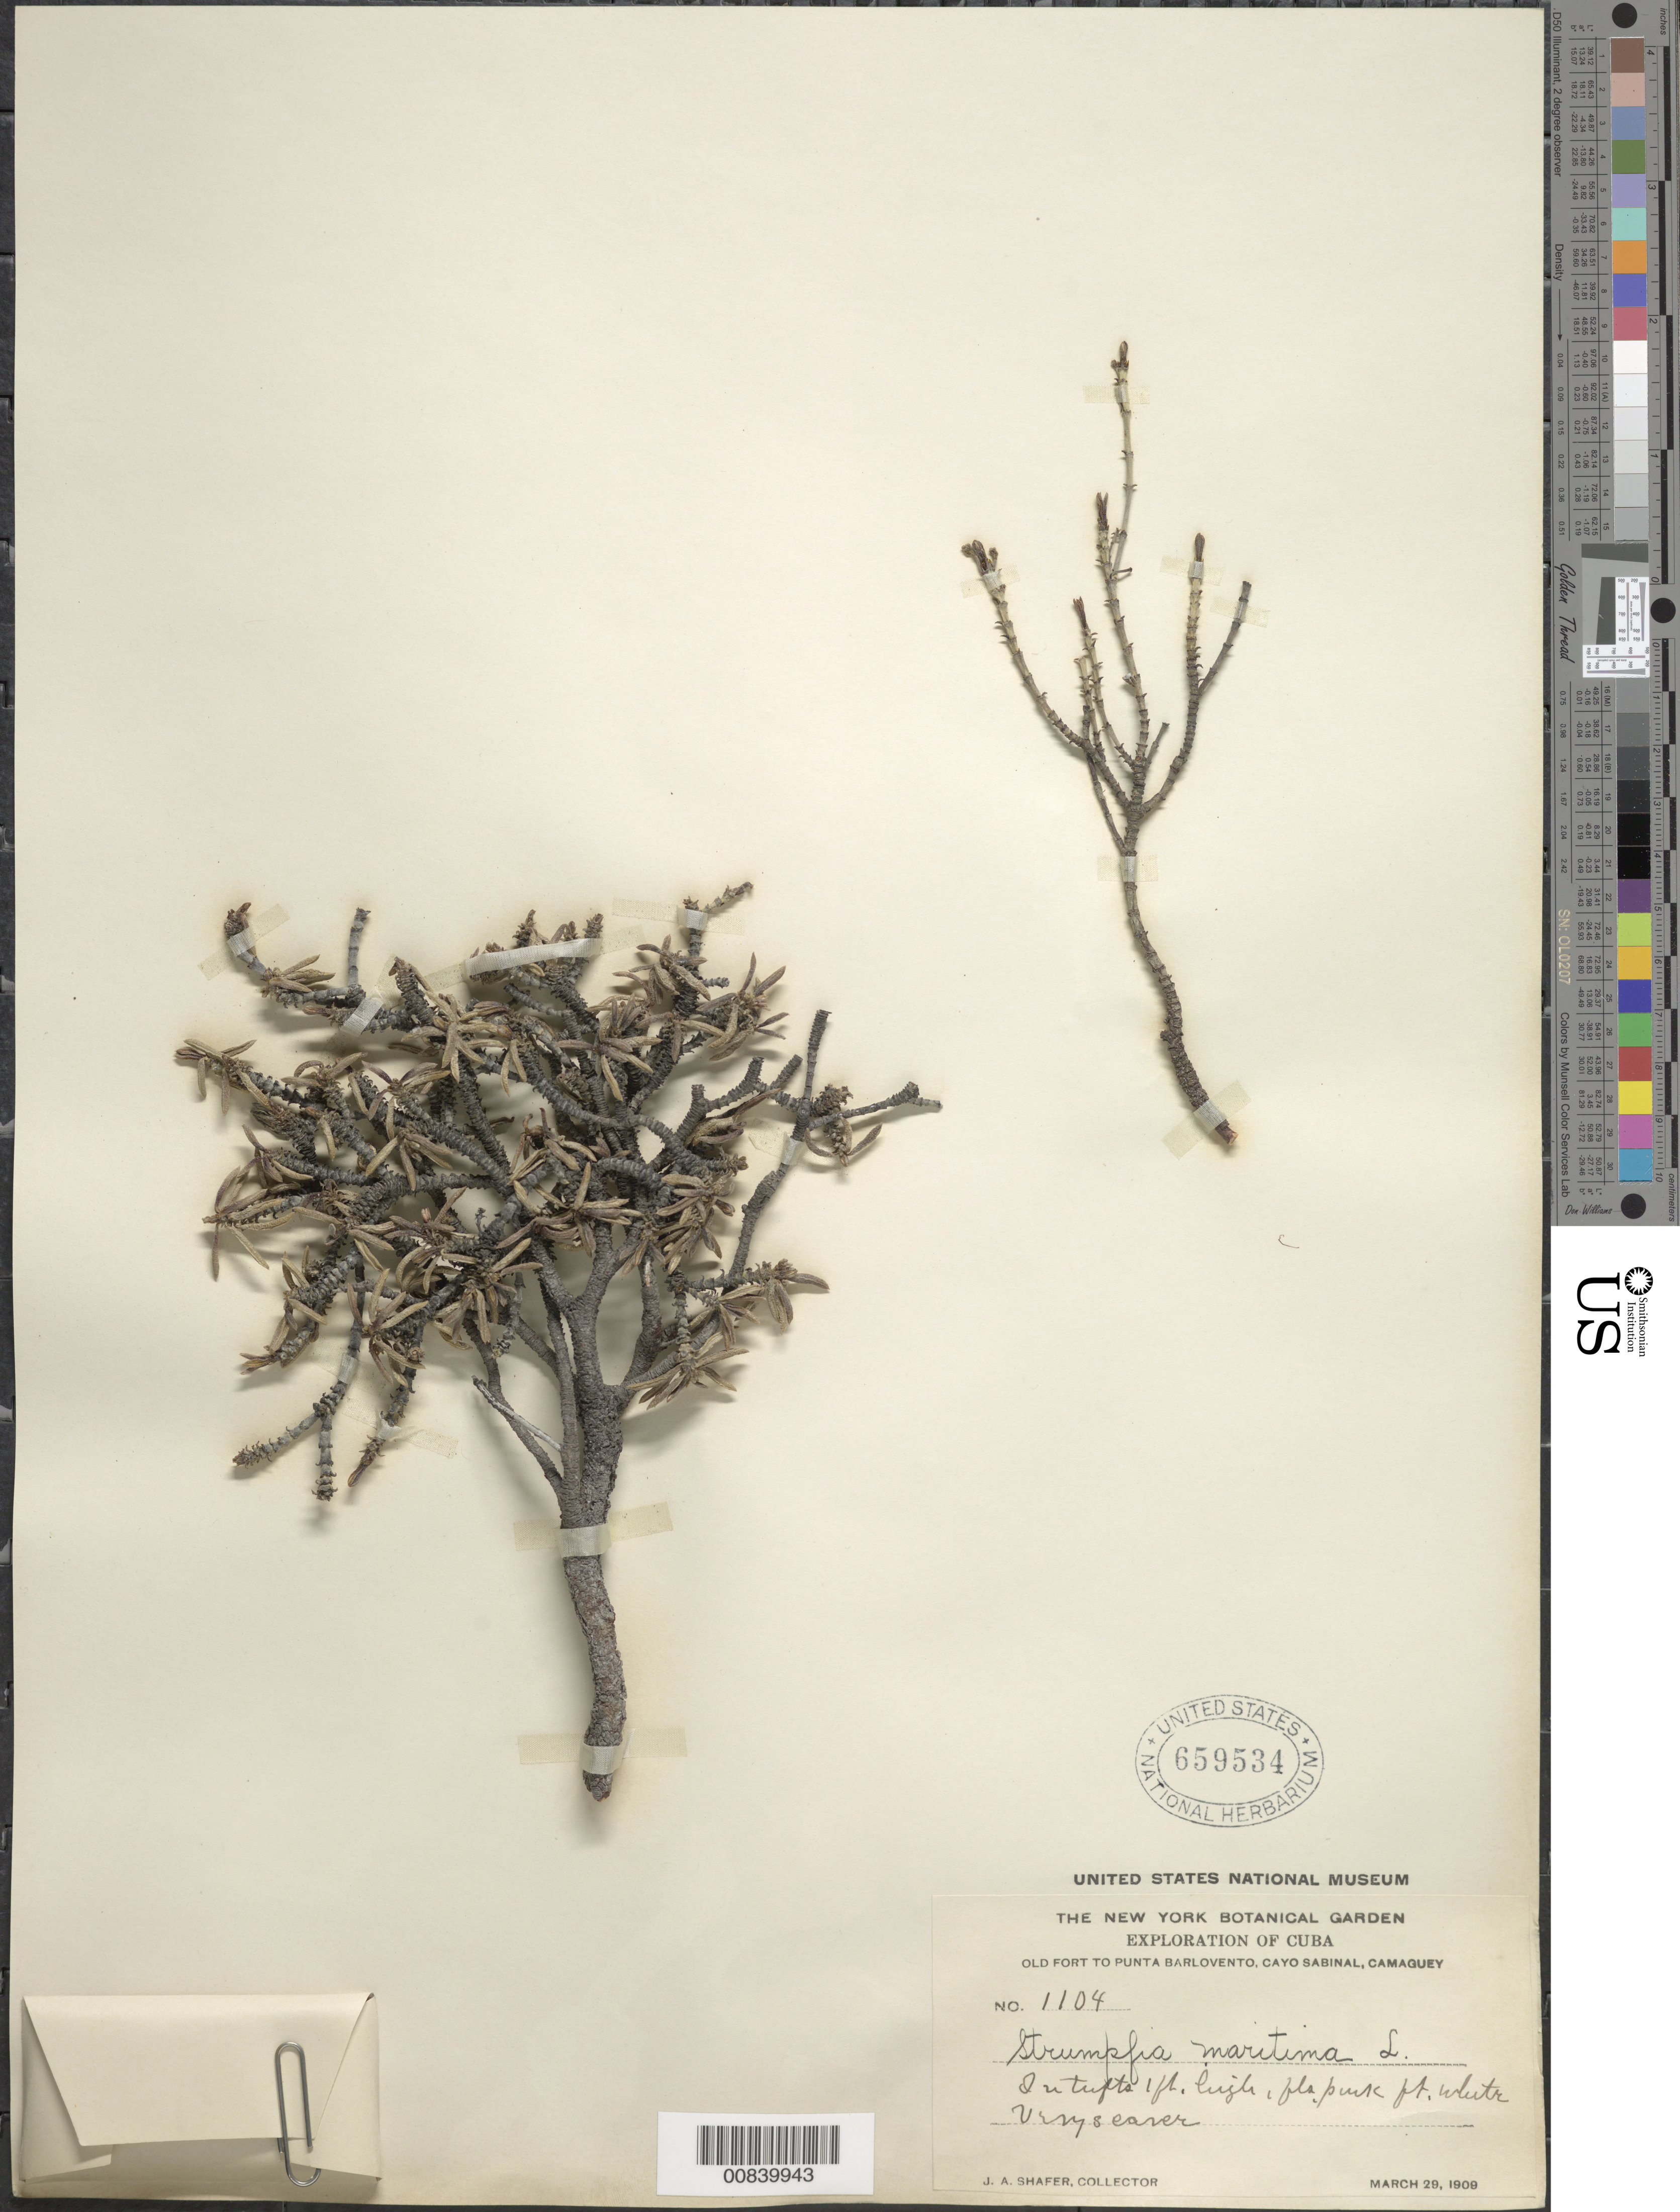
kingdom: Plantae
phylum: Tracheophyta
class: Magnoliopsida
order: Gentianales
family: Rubiaceae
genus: Strumpfia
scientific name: Strumpfia maritima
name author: Jacq.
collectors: J. A. Shafer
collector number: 1104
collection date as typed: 29 Mar 1909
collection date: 1909-03-29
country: Cuba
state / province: Camaguey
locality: Old Fort to Punta Barlovento, Cayo Sabinal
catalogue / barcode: US 659534